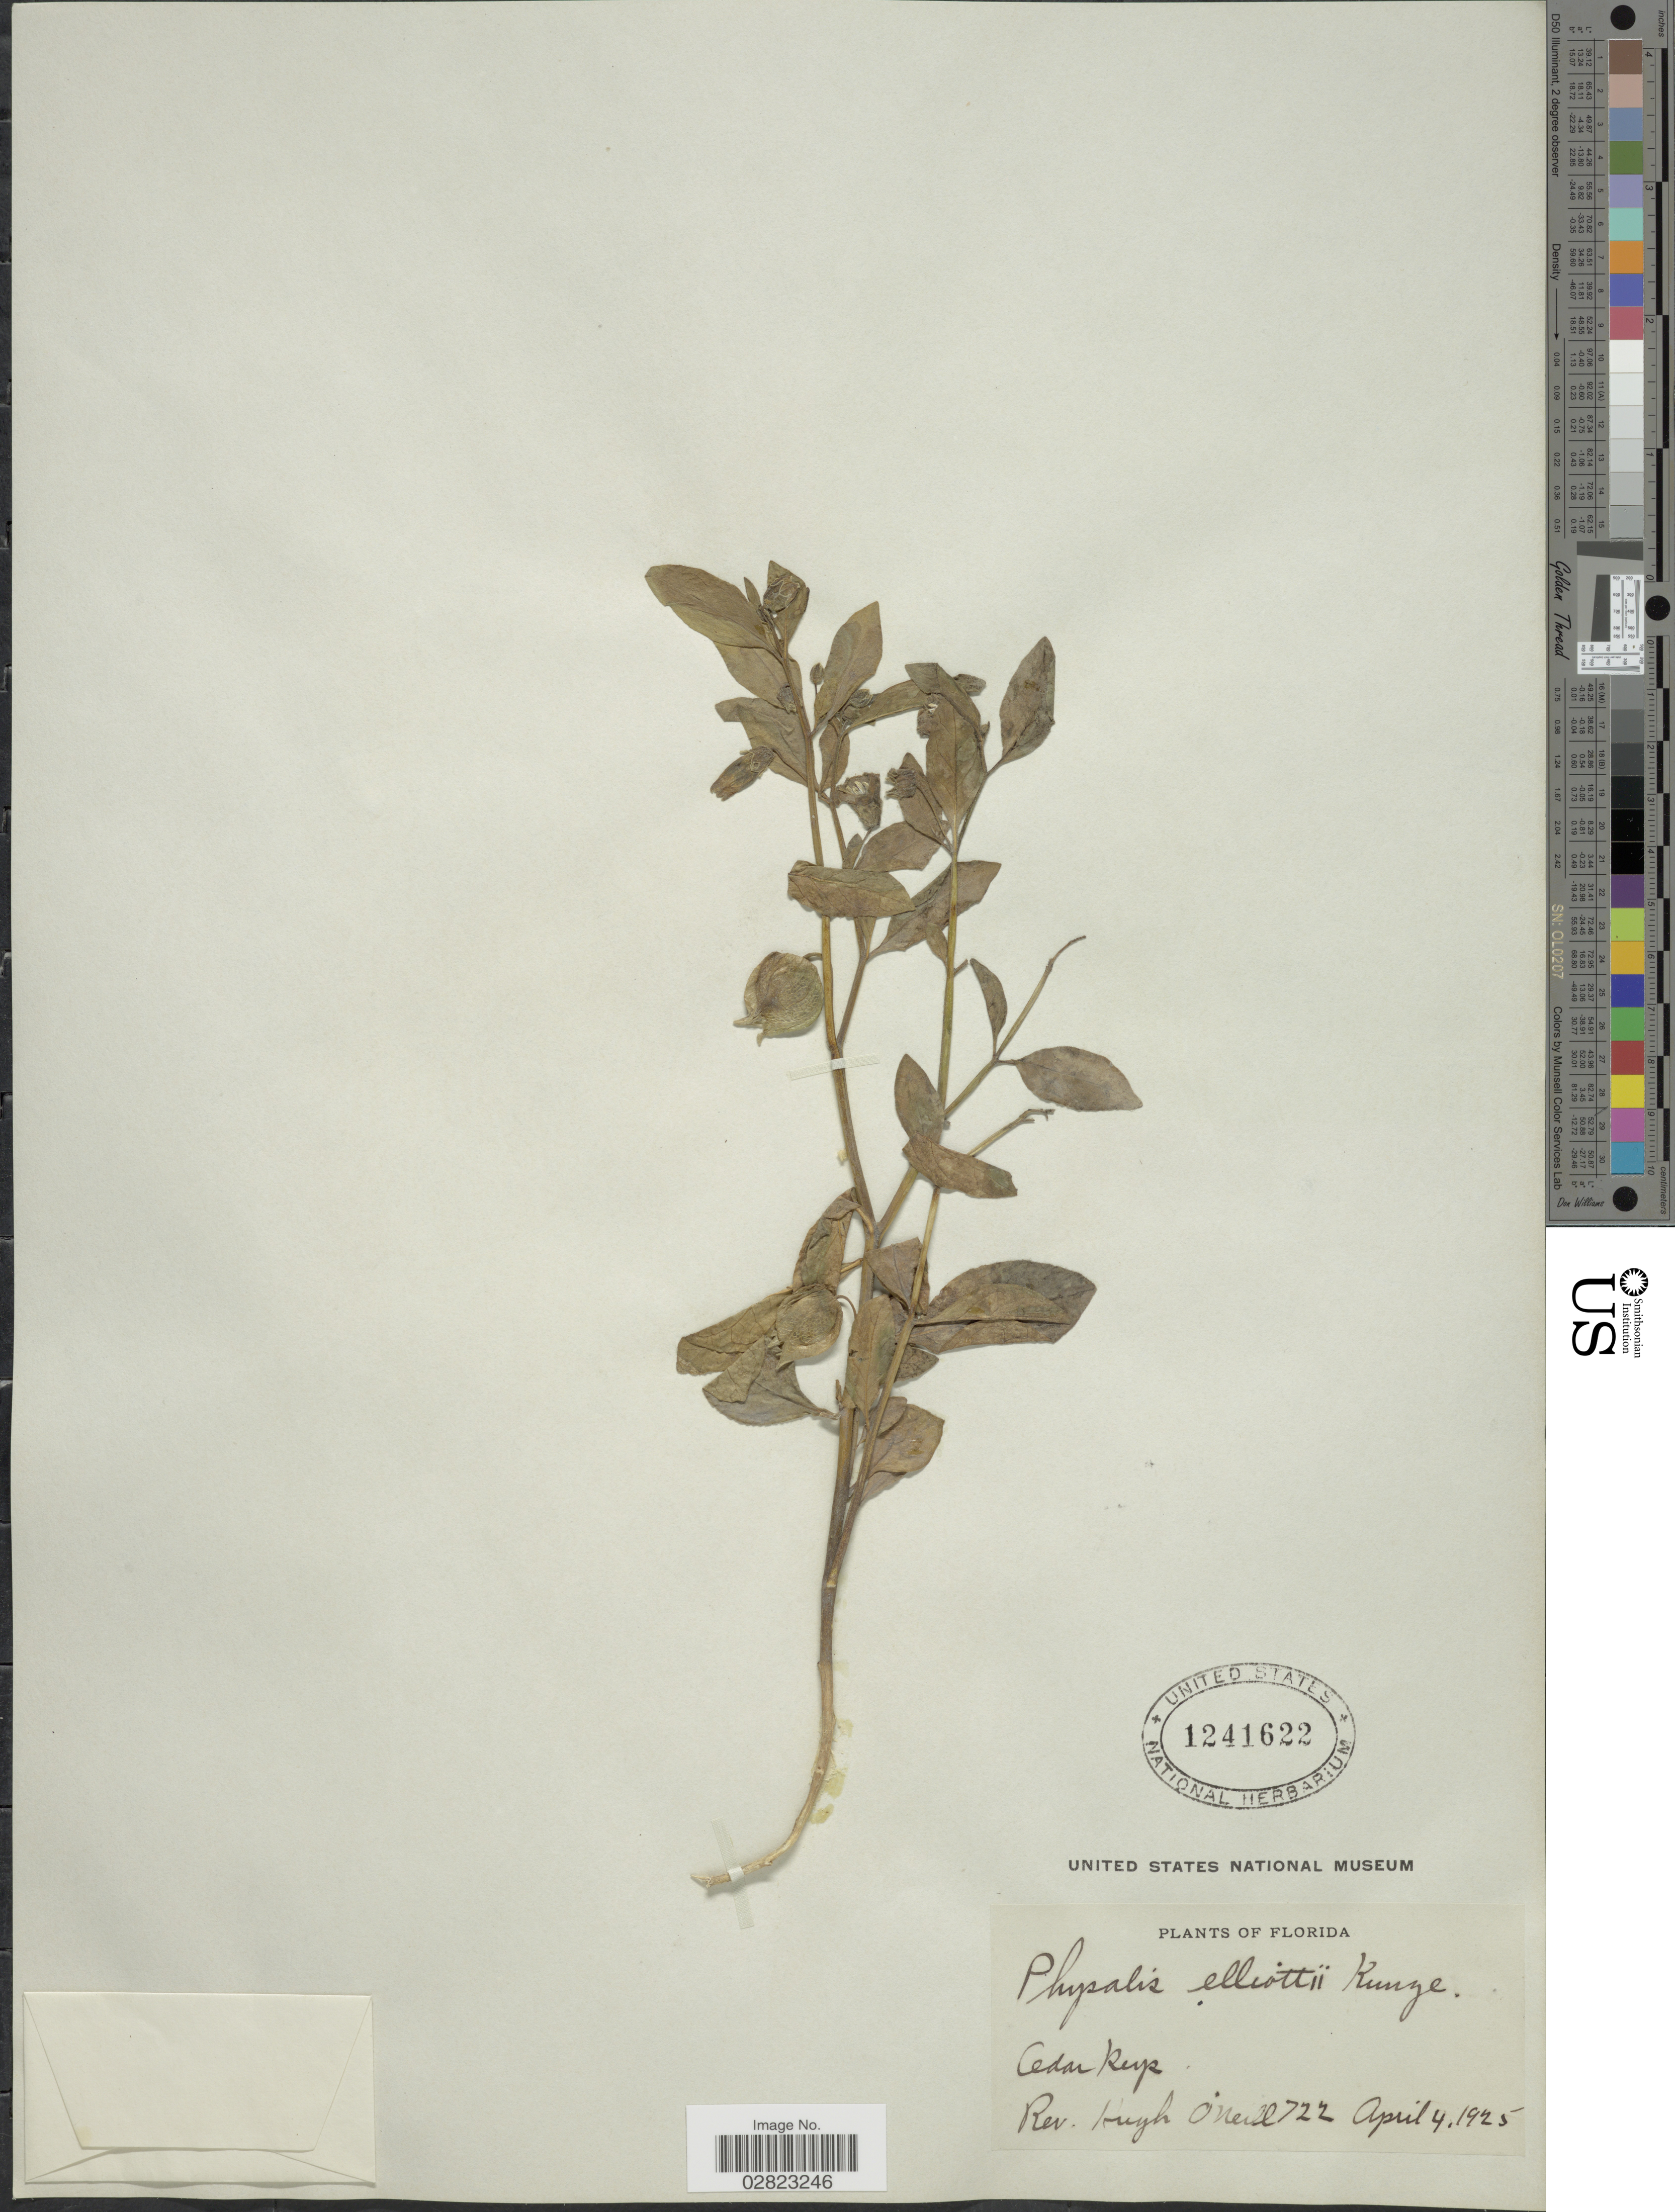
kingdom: Plantae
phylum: Tracheophyta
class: Magnoliopsida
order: Solanales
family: Solanaceae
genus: Physalis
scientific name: Physalis elliottii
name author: Kunze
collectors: H. O'Neill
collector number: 722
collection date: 1925-04-04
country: United States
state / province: Florida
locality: Cedar Keys.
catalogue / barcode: US 1241622